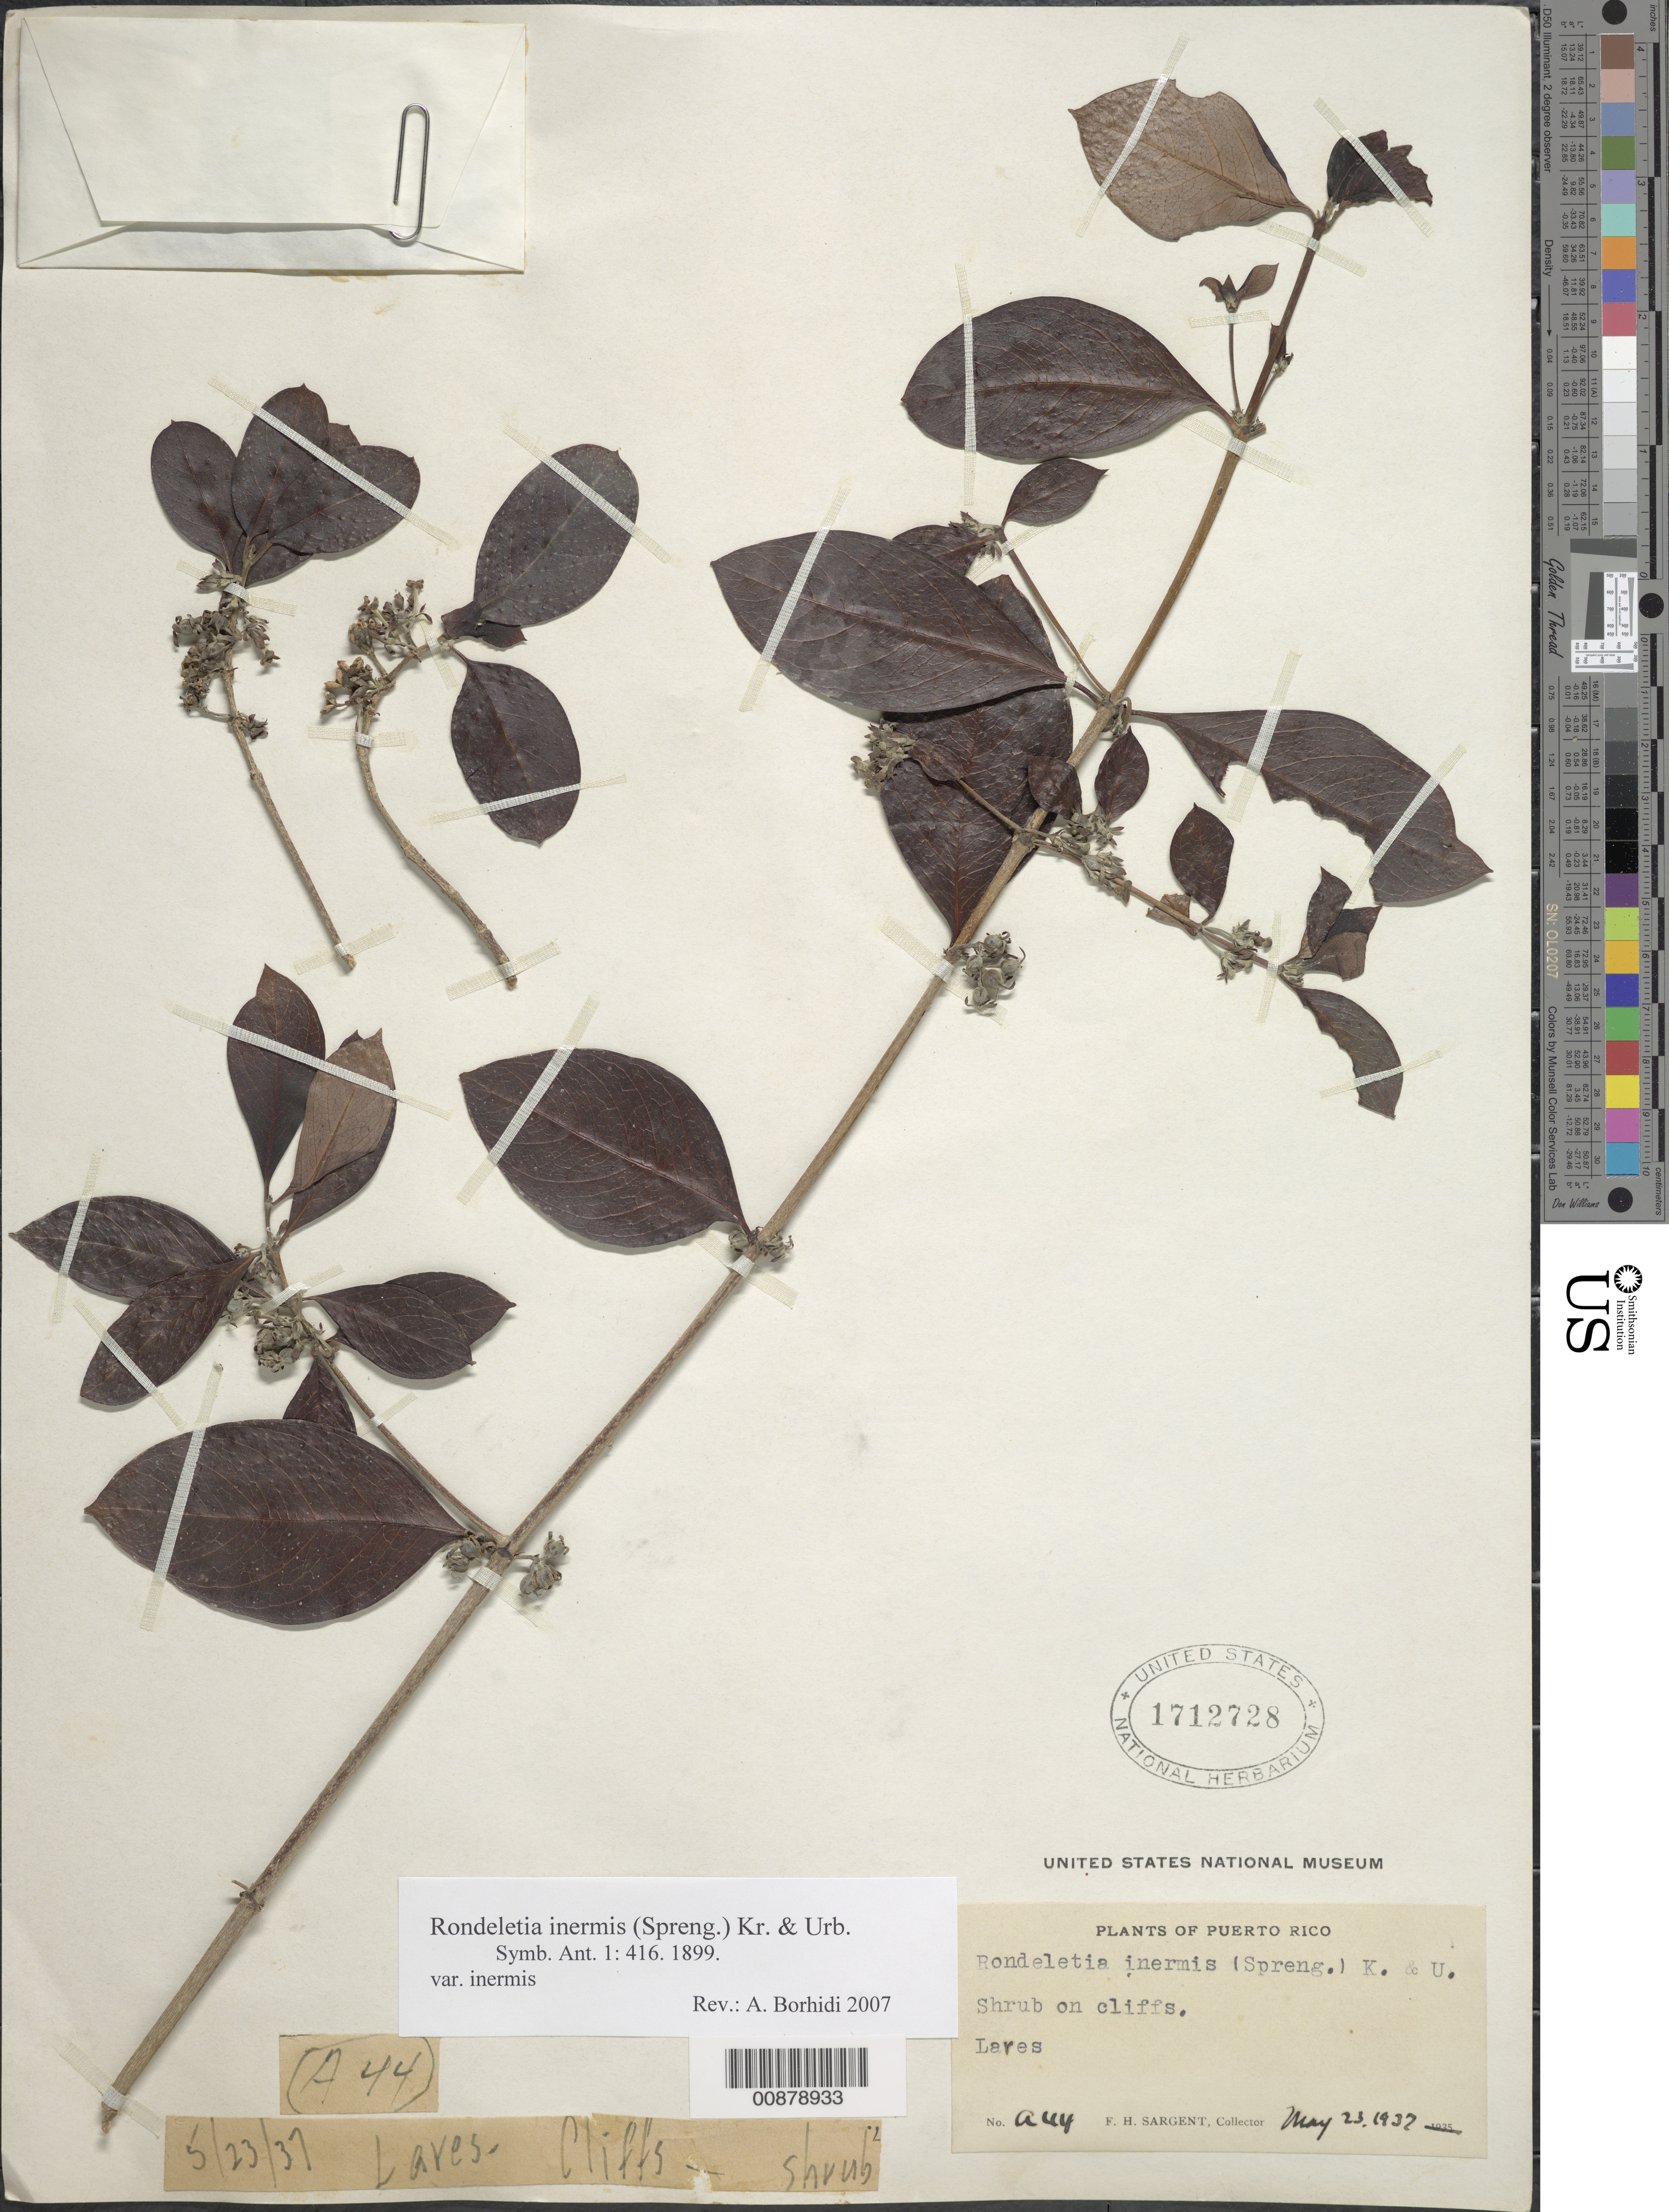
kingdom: Plantae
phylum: Tracheophyta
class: Magnoliopsida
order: Gentianales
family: Rubiaceae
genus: Rondeletia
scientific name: Rondeletia inermis var. inermis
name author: (Spreng.) Krug & Urb.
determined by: Borhidi, Attila L.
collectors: F. H. Sargent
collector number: A44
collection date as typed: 23 May 1937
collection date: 1937-05-23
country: Puerto Rico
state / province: Lares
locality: Lares.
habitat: Scrub on cliffs.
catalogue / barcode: US 1712728